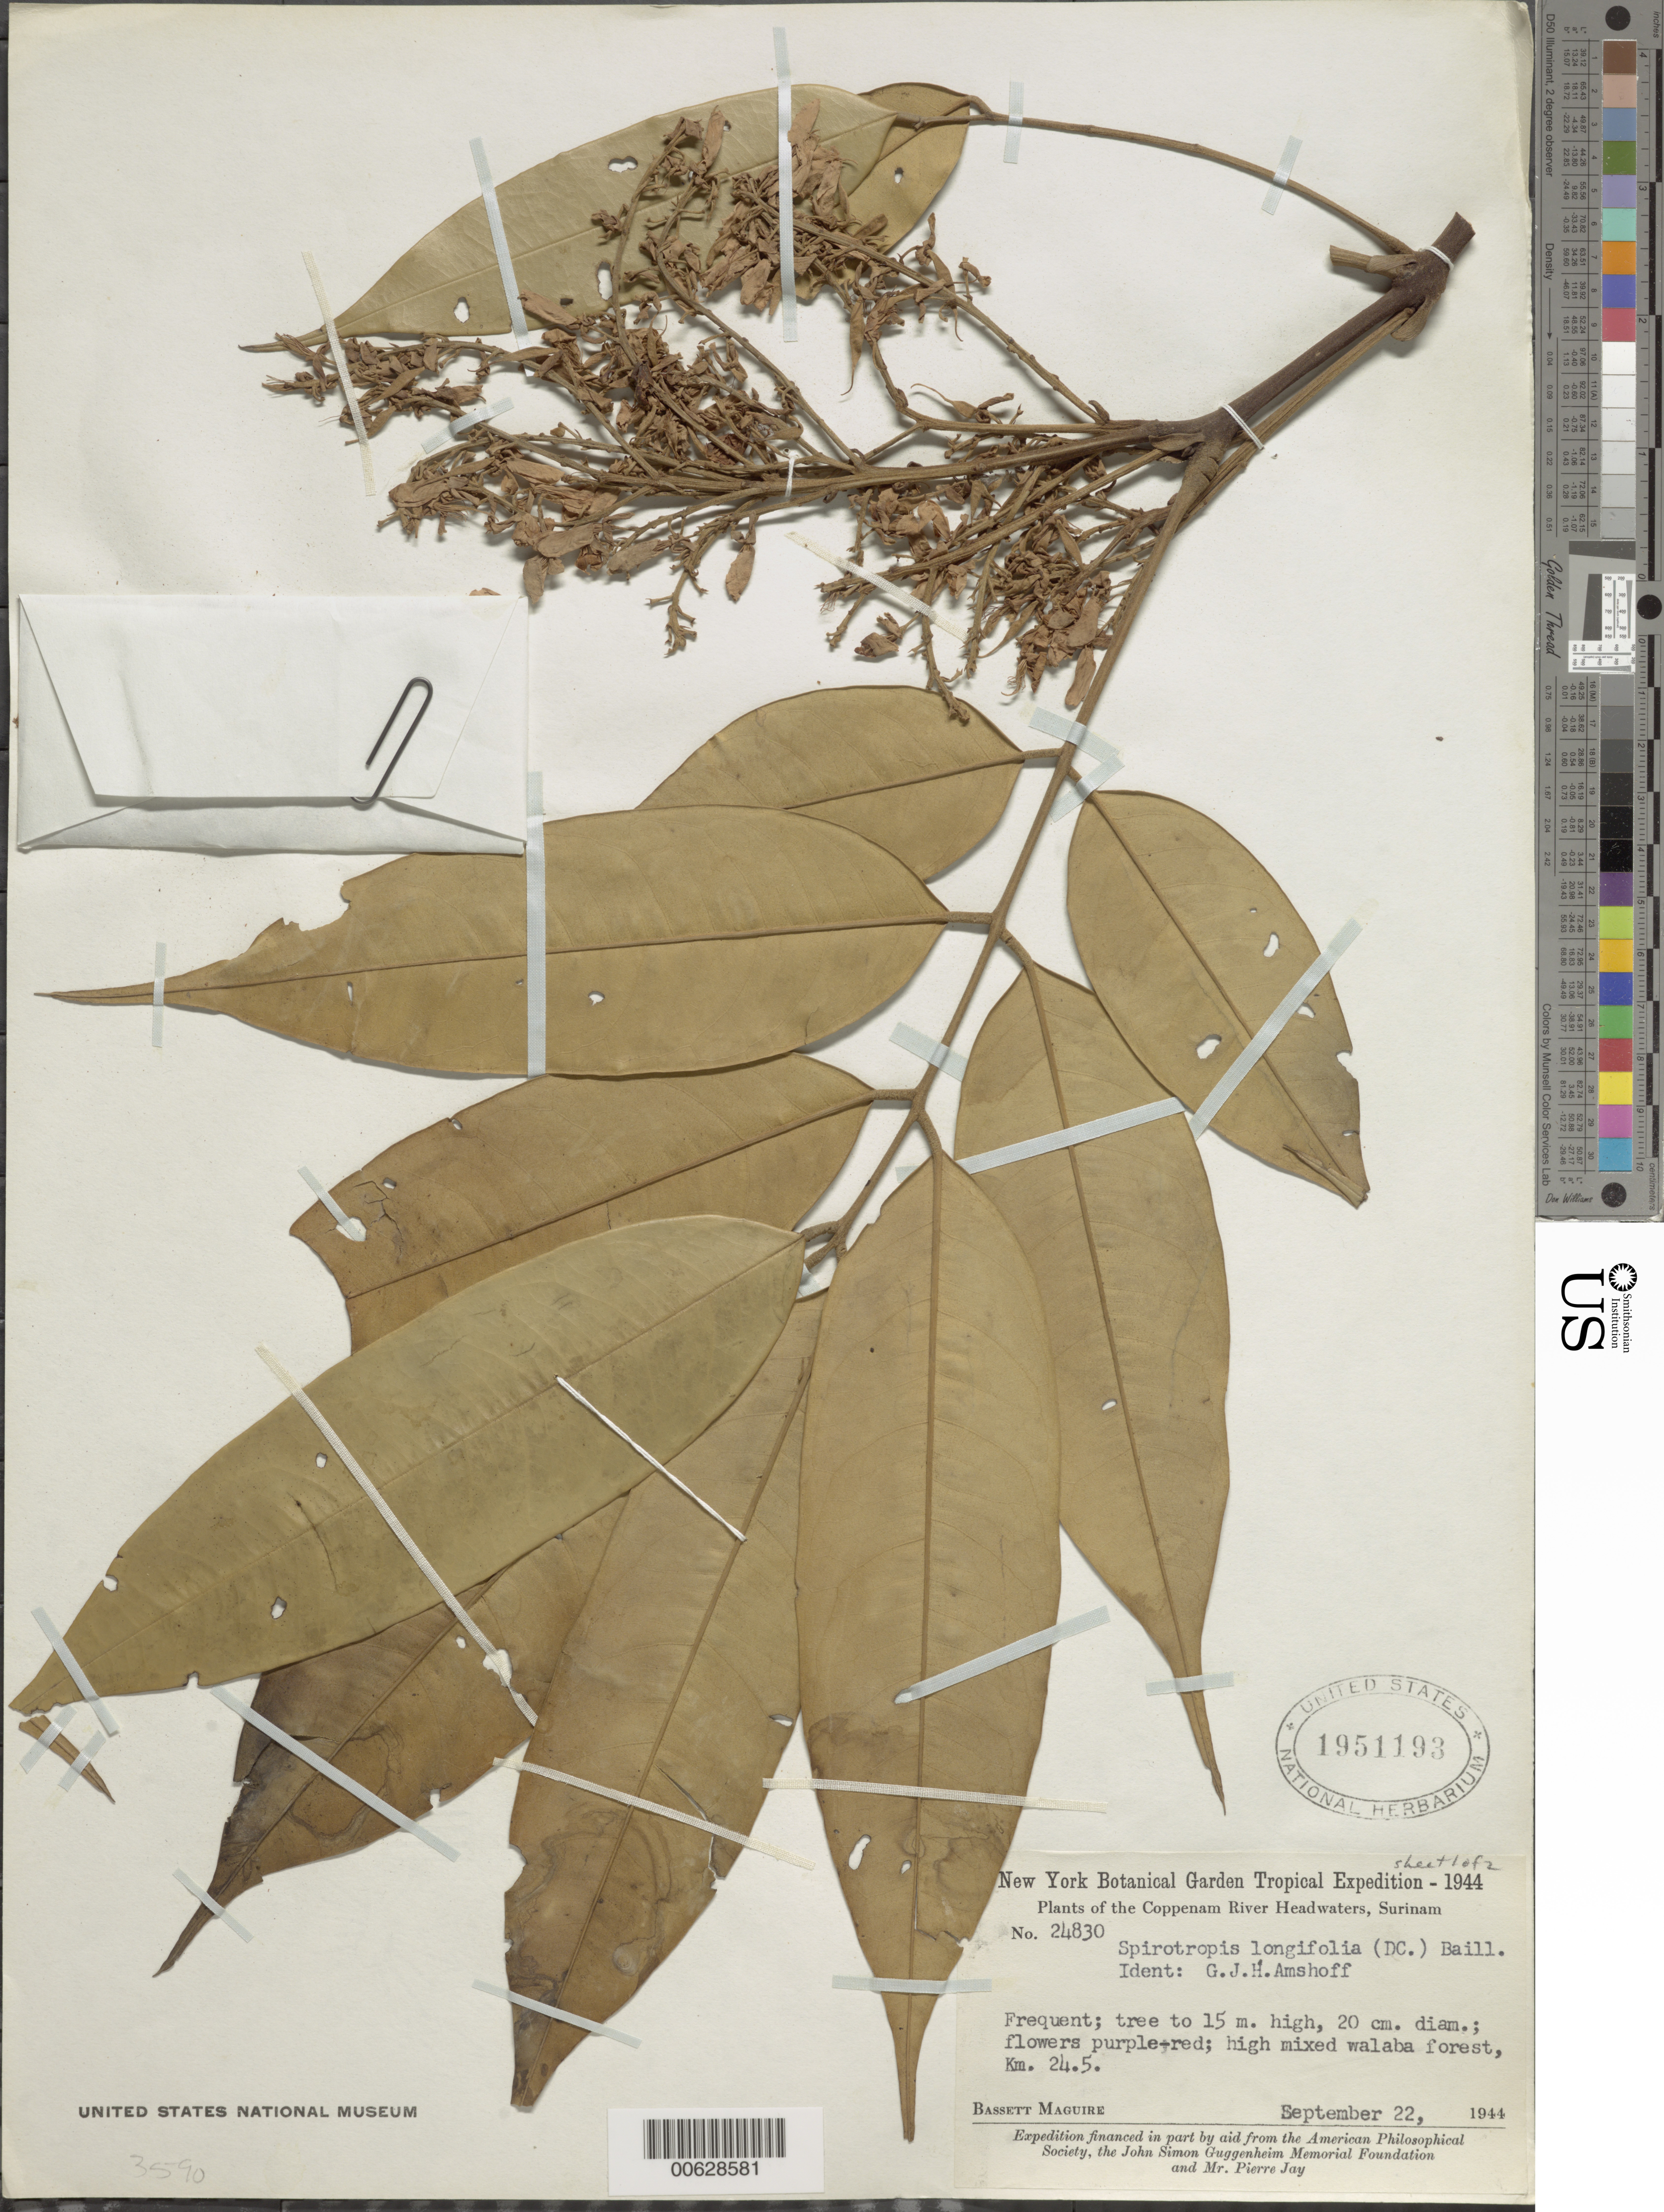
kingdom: Plantae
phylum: Tracheophyta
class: Magnoliopsida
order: Fabales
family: Fabaceae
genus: Spirotropis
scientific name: Spirotropis longifolia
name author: (DC.) Baill.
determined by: Amshoff, G. J. H.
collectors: B. Maguire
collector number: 24830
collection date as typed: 22-Sep-44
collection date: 1944-09-22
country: Suriname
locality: Tafelberg (Table Mountain), Coppename River Headwaters, km 24.5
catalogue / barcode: US 1951193